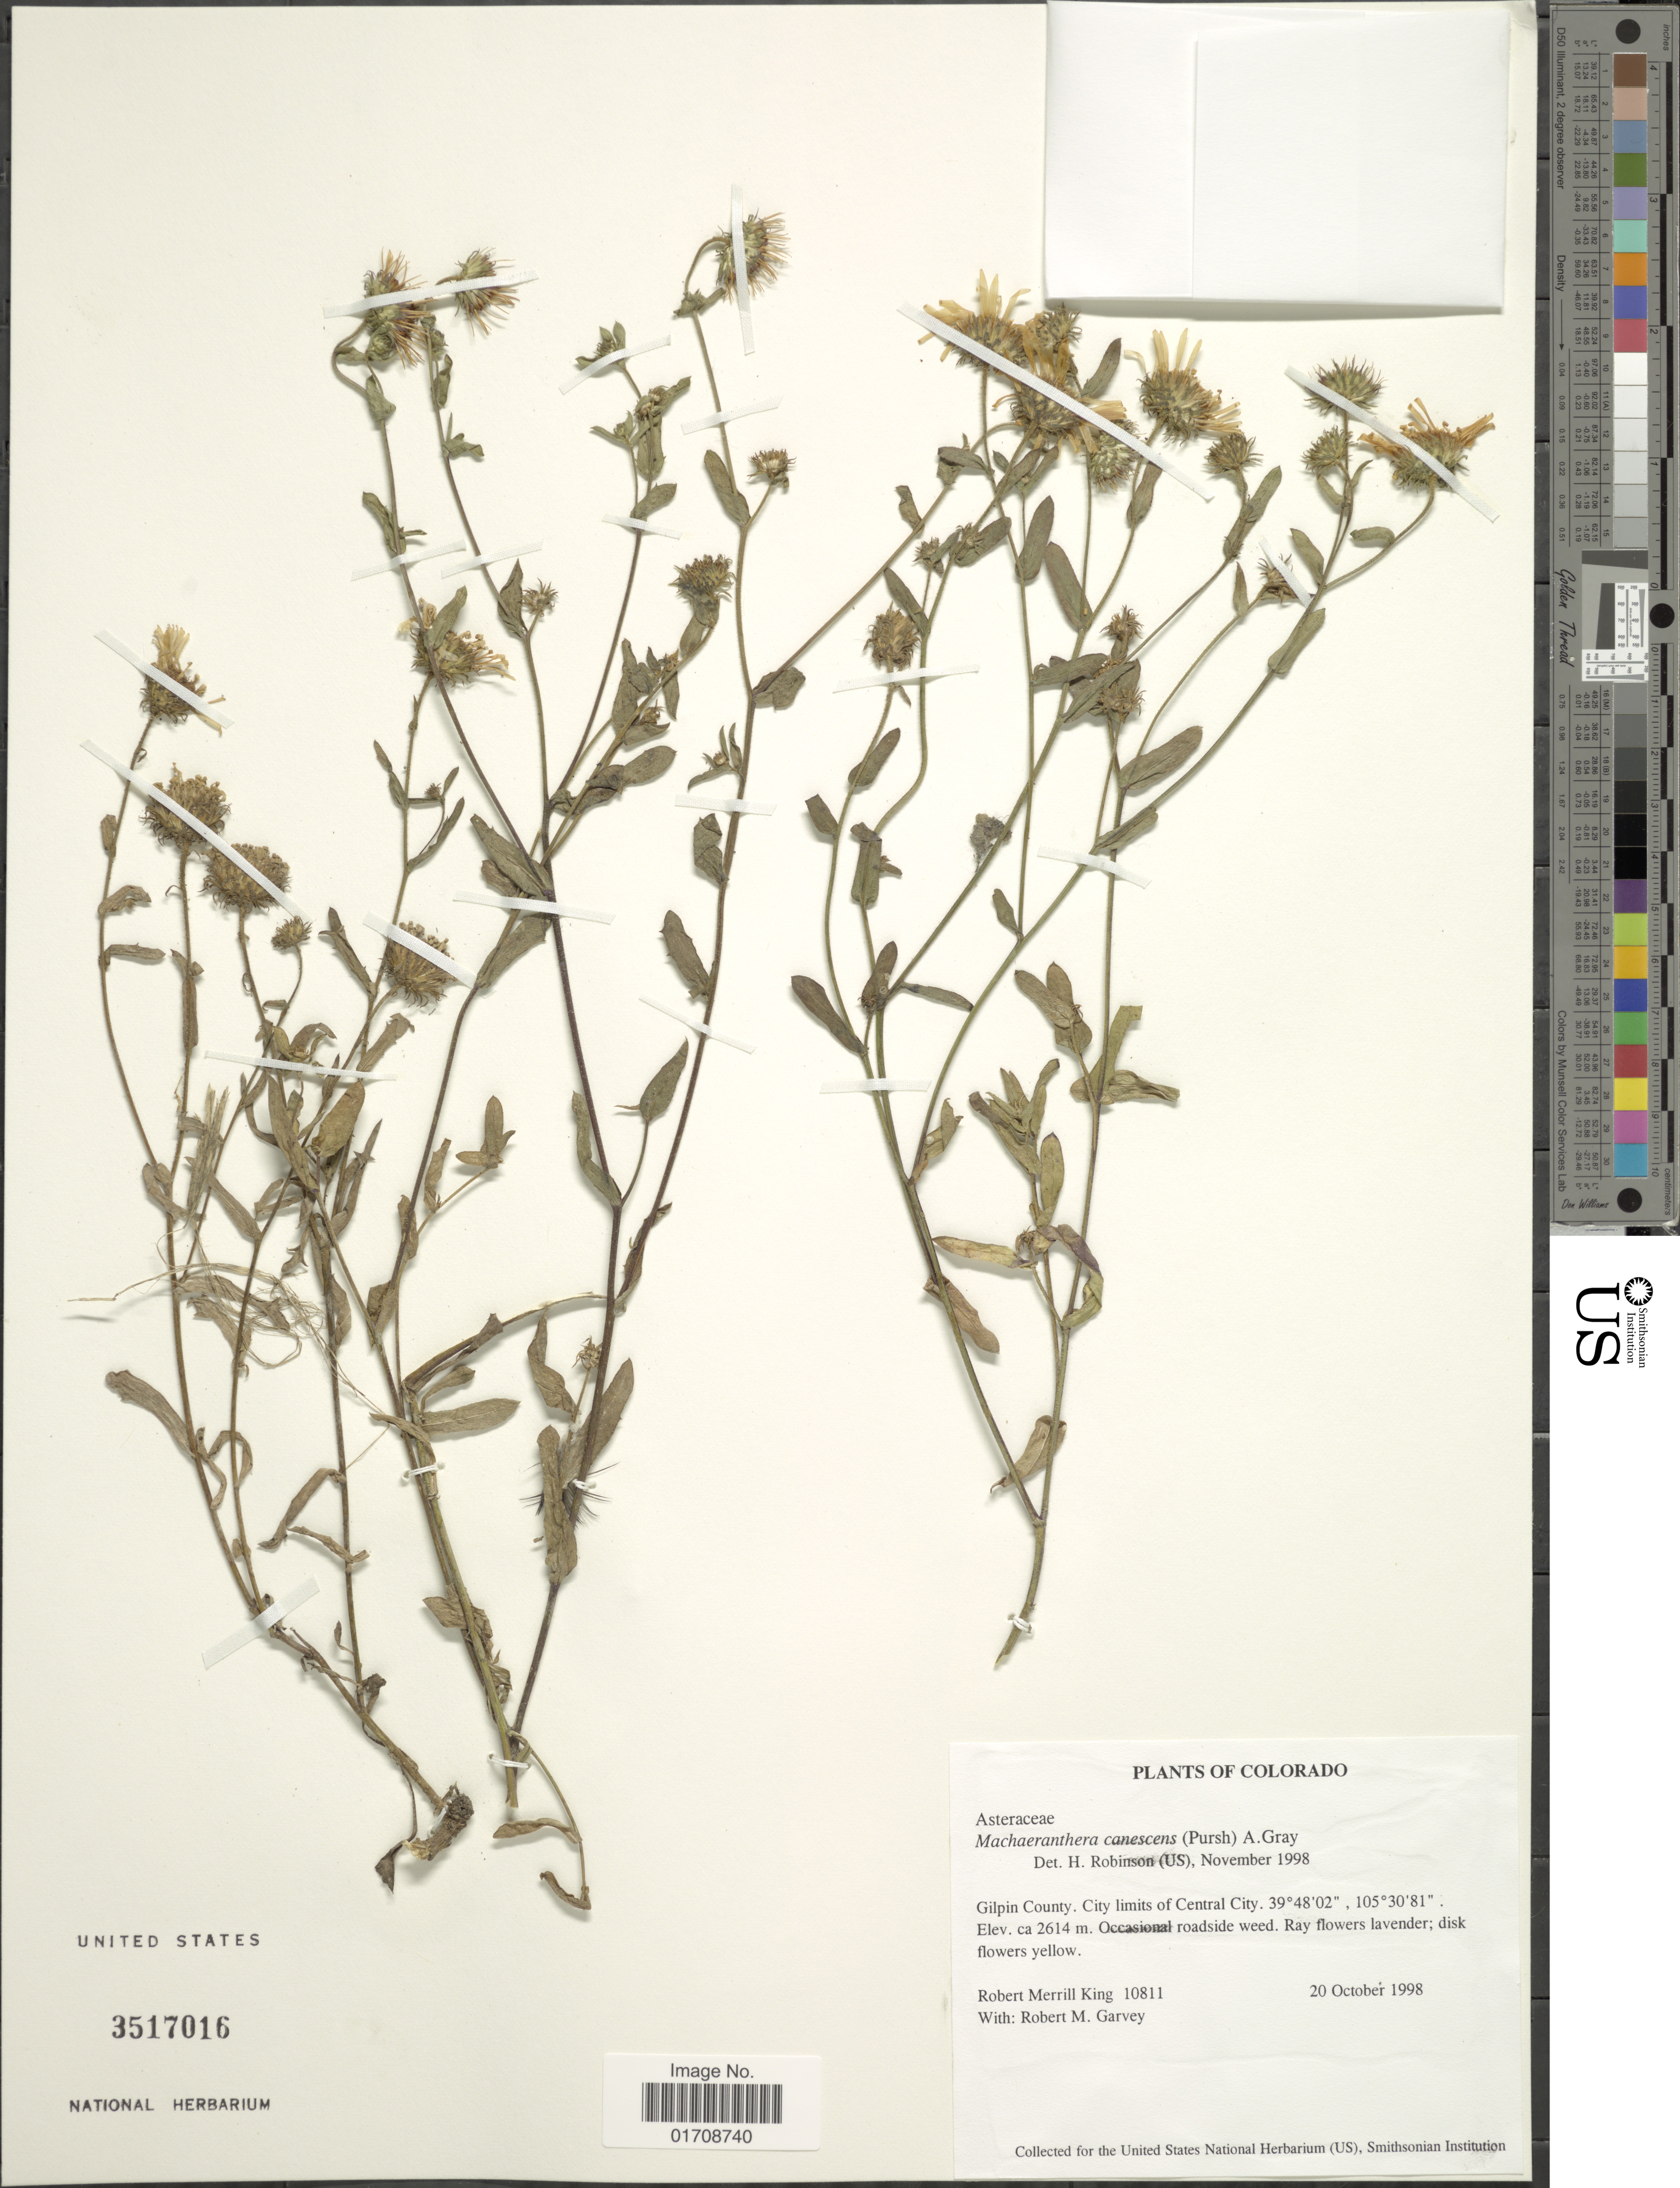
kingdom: Plantae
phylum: Tracheophyta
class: Magnoliopsida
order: Asterales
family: Asteraceae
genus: Machaeranthera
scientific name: Machaeranthera canescens var. leucanthemifolius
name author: (Greene) S.L. Welsh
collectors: R. M. King & R. Garvey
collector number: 10811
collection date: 1998-10-20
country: United States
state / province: Colorado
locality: Gilpin County, City limits of Central City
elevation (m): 2614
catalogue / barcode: US 3517016